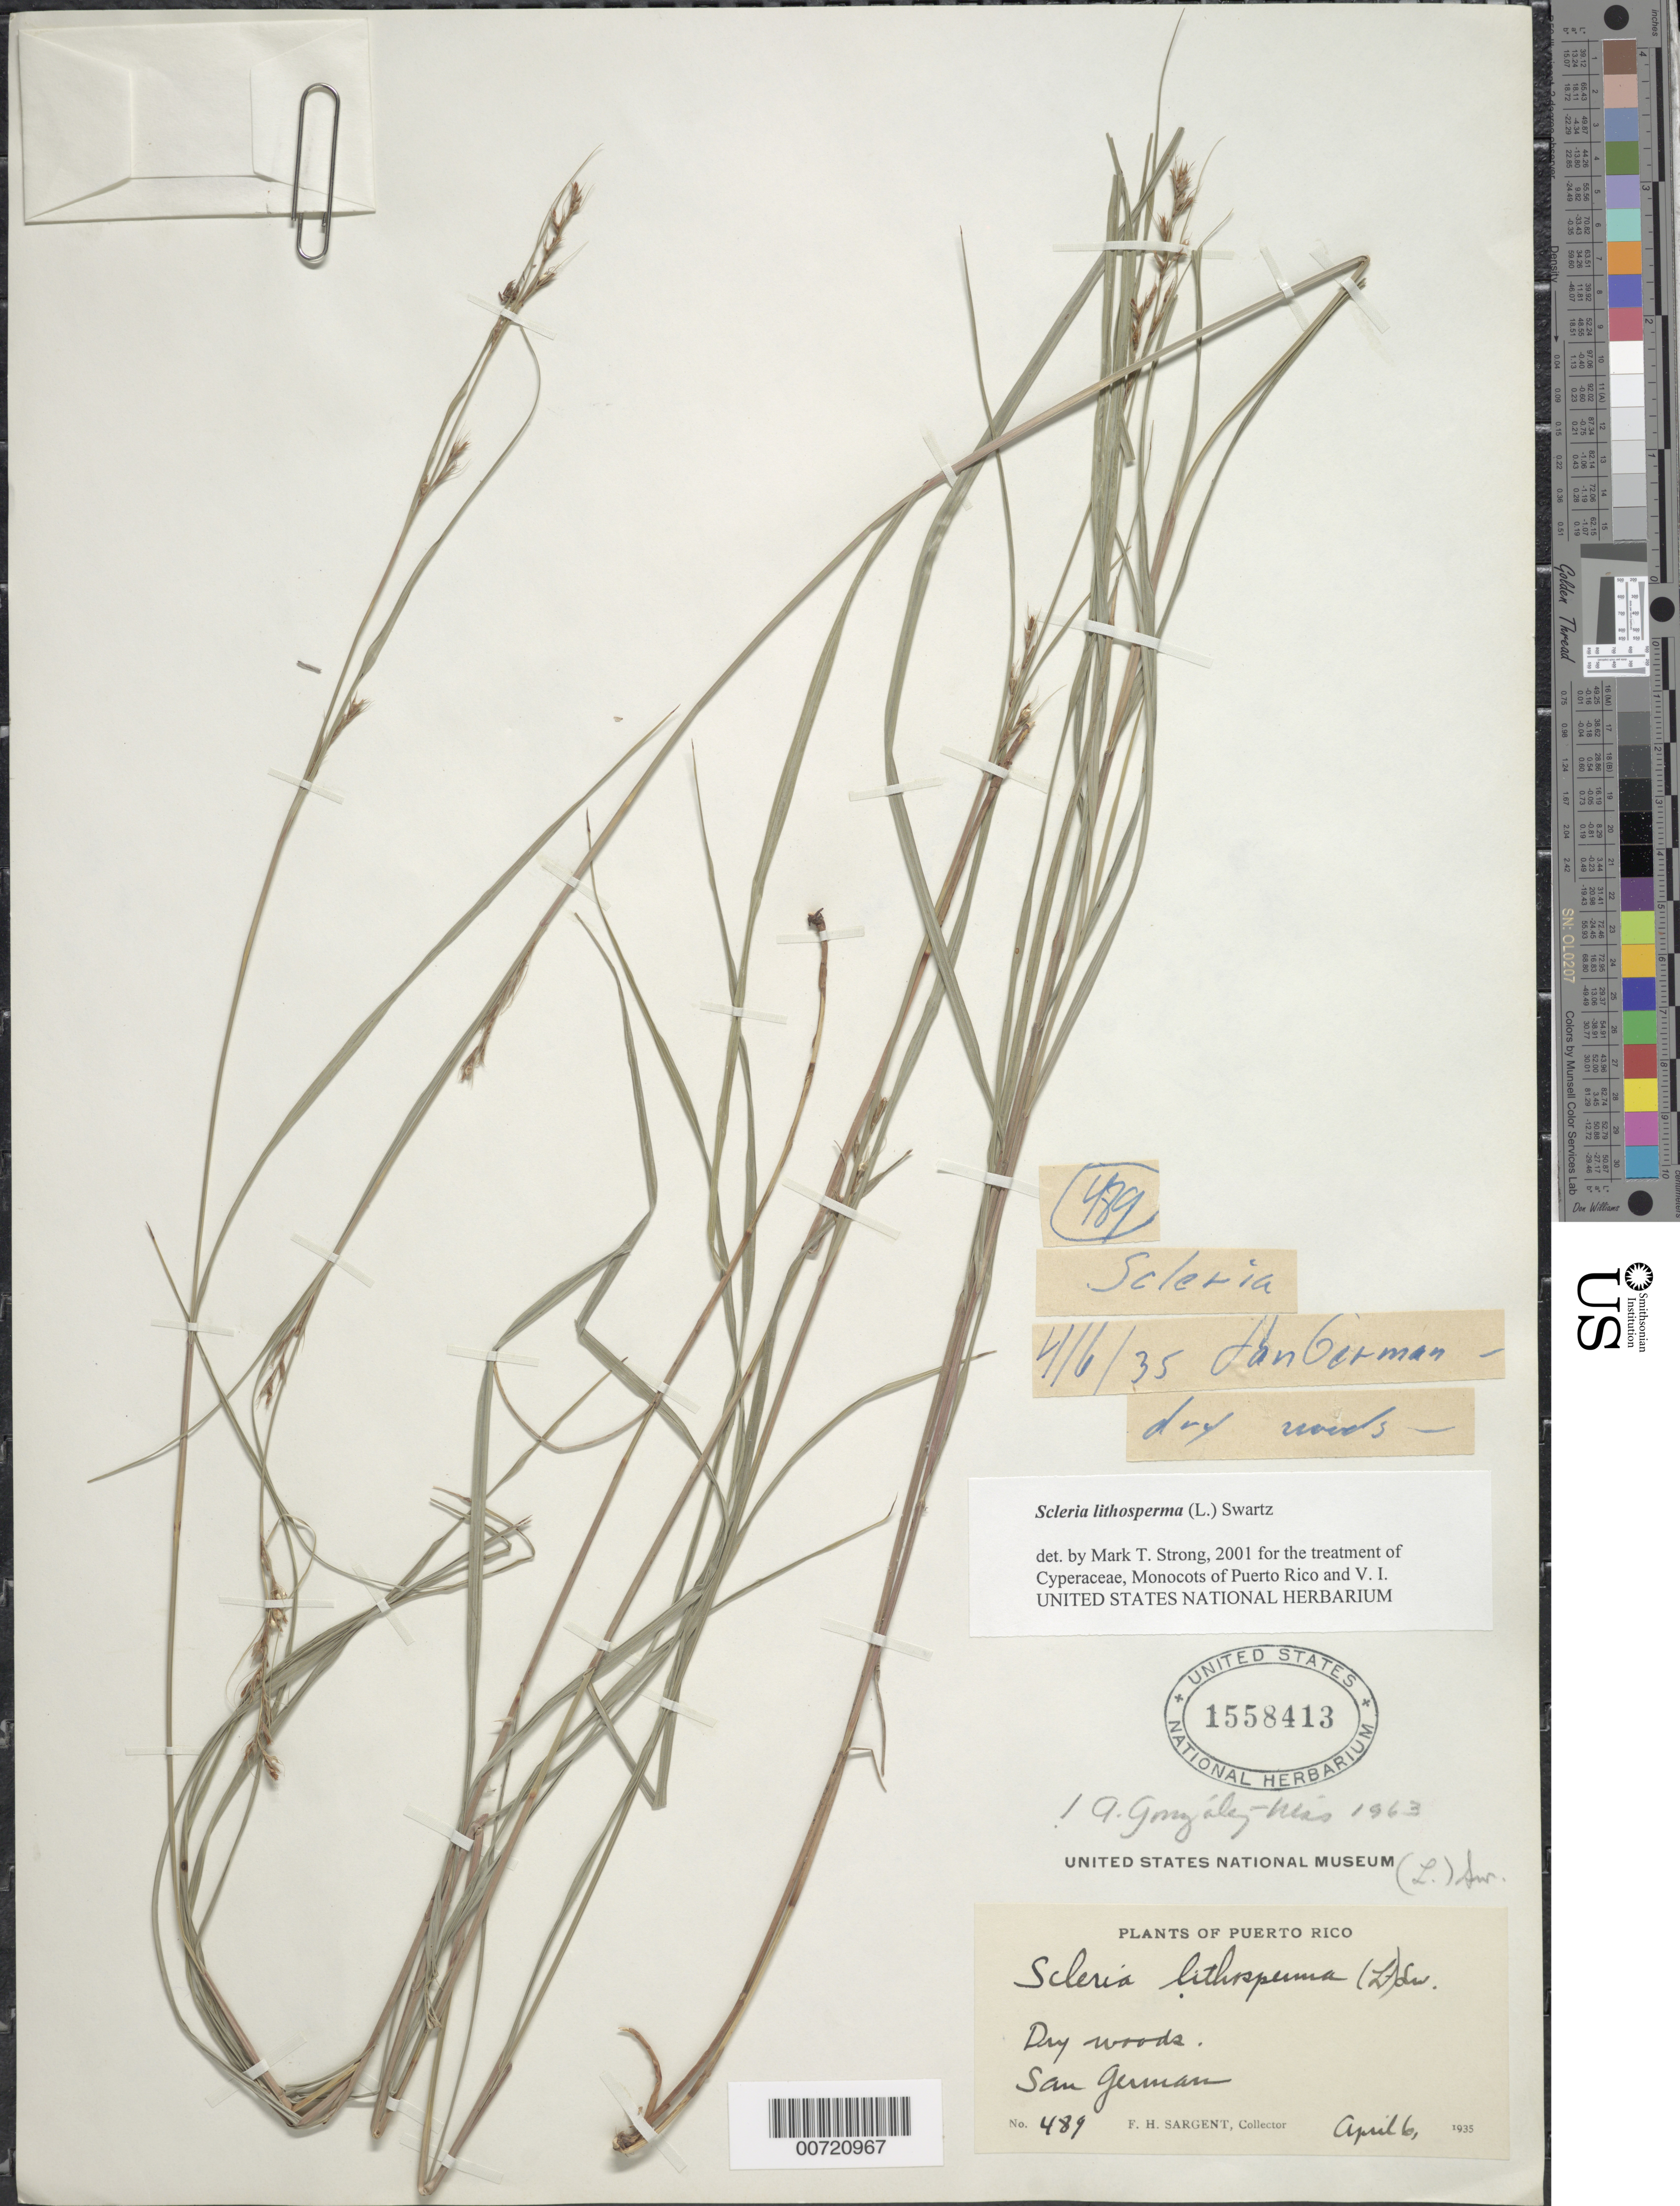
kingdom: Plantae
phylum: Tracheophyta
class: Liliopsida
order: Poales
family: Cyperaceae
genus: Scleria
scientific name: Scleria lithosperma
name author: (L.) Sw.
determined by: Strong, M. T., (US), Smithsonian Institution - National Museum of Natural History (UNITED STATES)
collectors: F. H. Sargent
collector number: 489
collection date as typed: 06 Apr 1935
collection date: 1935-04-06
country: Puerto Rico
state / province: San Germán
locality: San German.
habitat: Dry woods.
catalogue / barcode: US 1558413